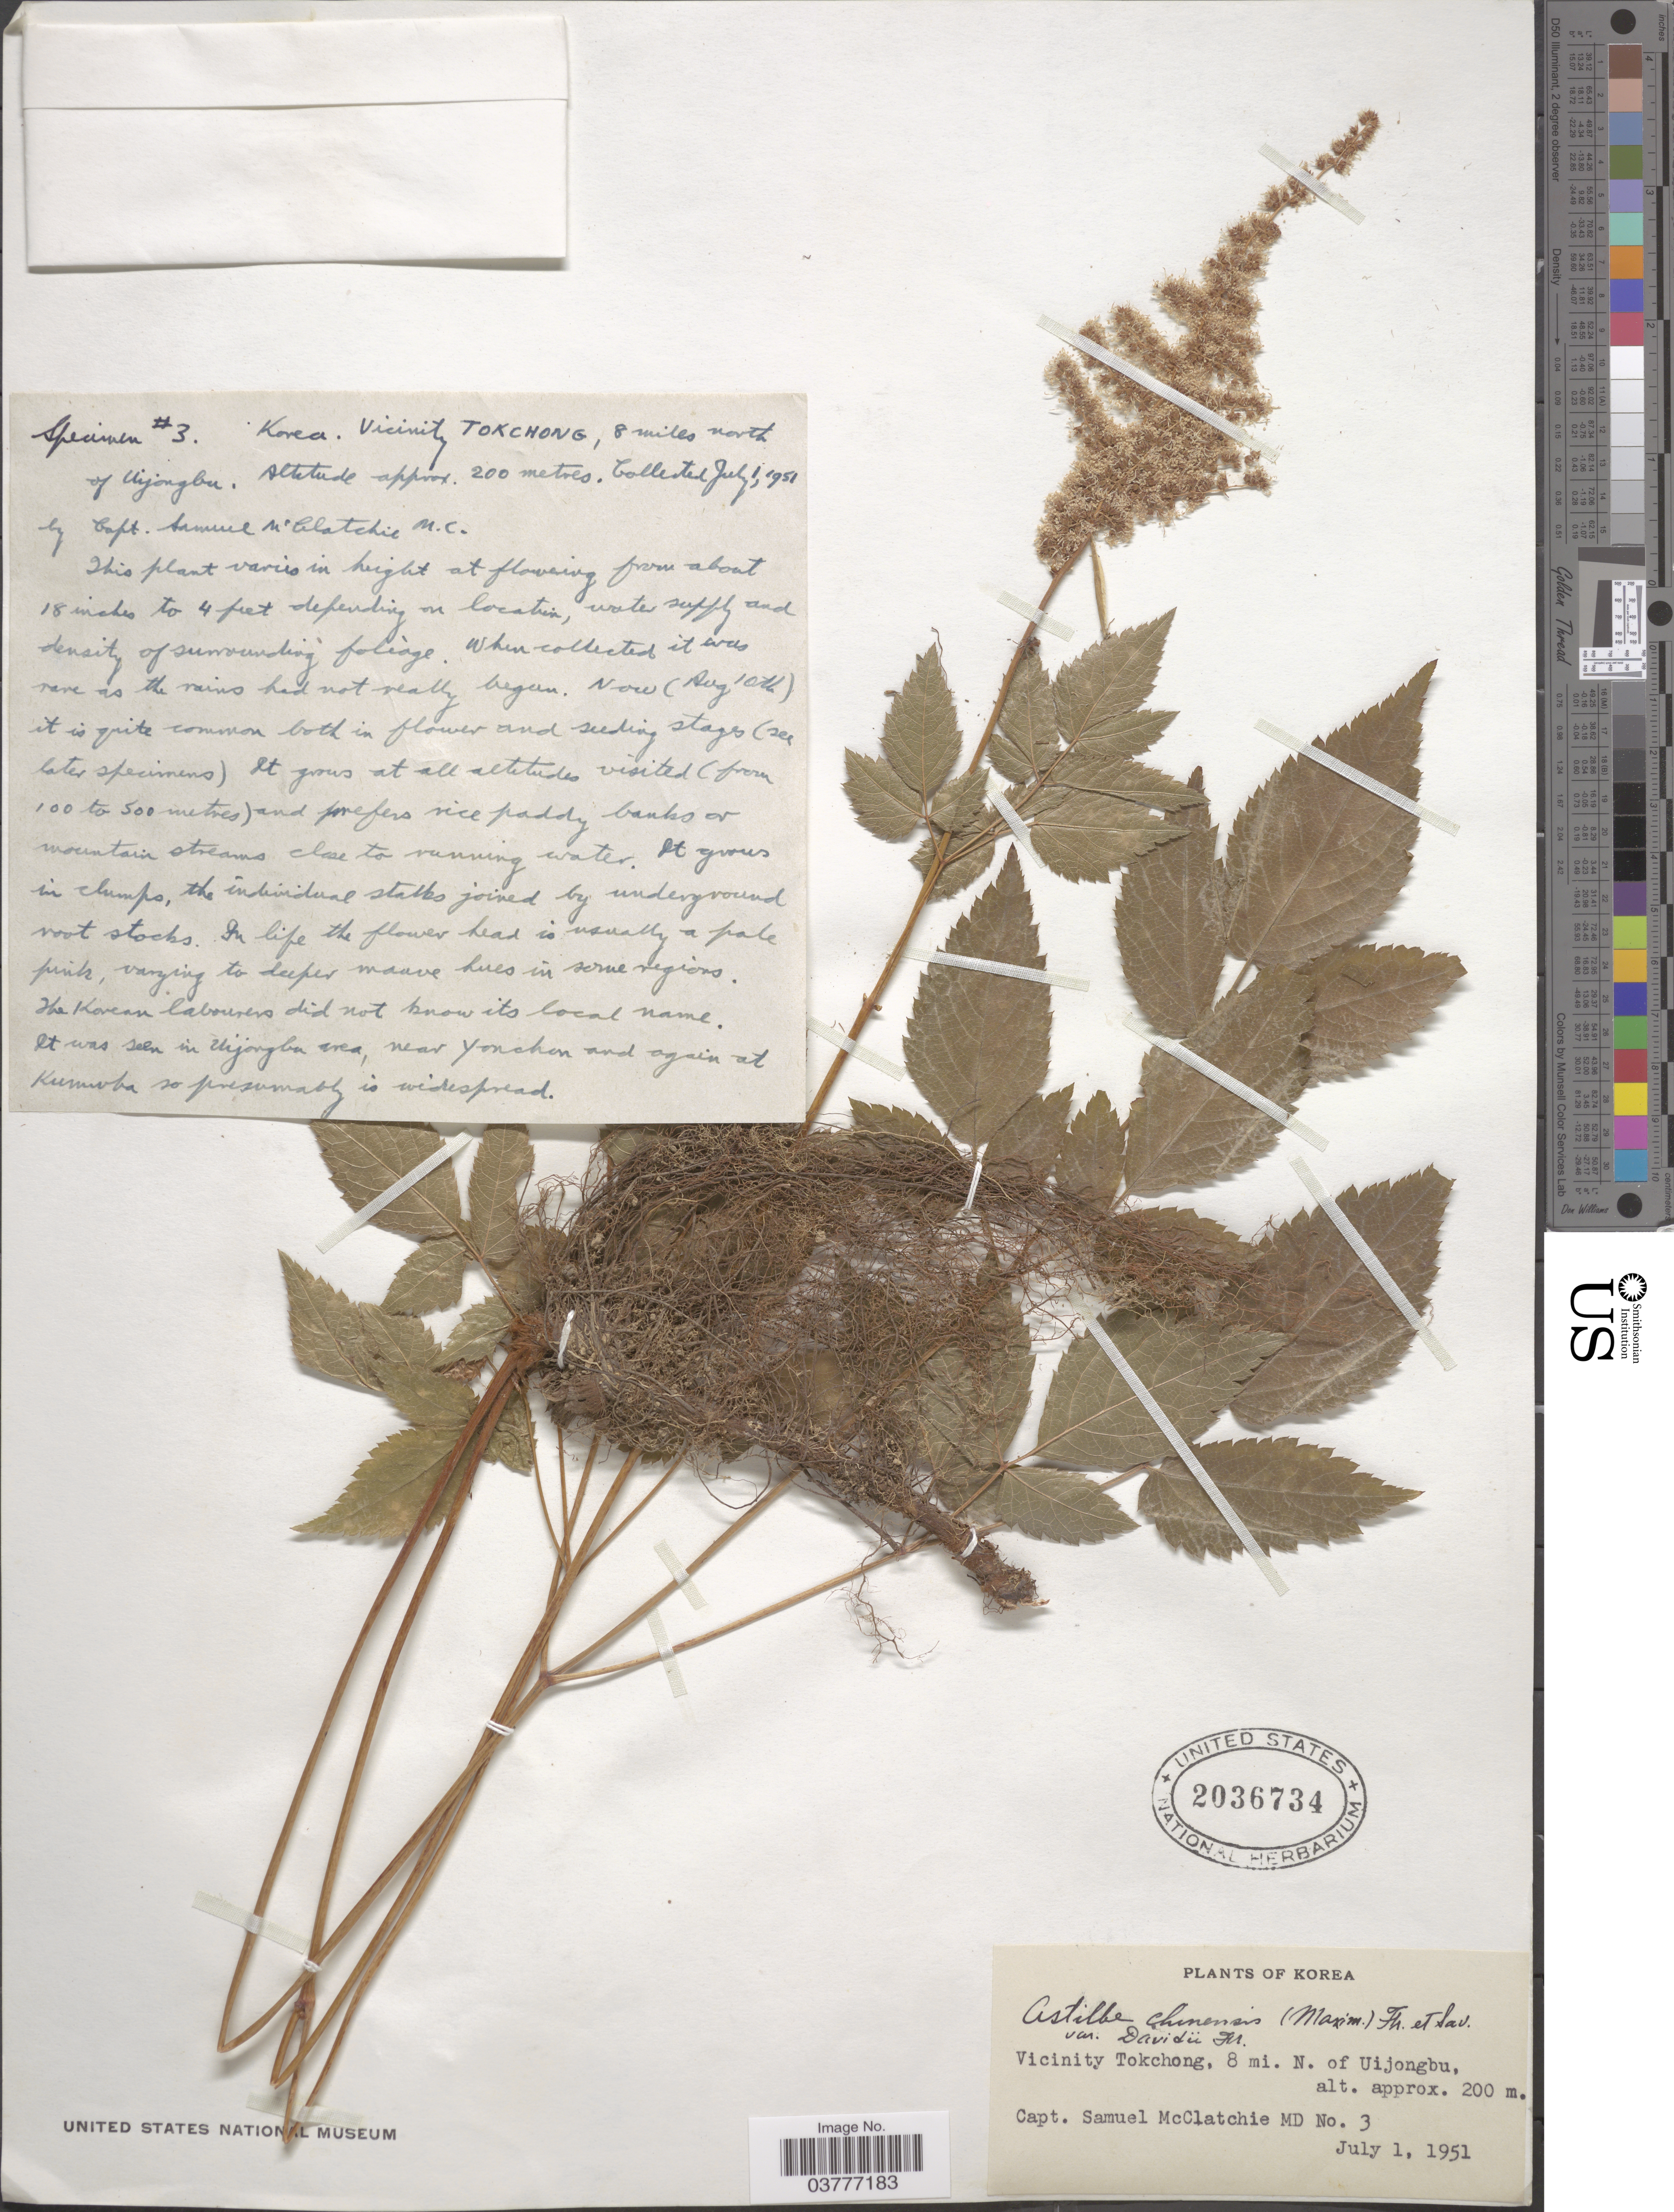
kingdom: Plantae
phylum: Tracheophyta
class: Magnoliopsida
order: Saxifragales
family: Saxifragaceae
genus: Astilbe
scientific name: Astilbe chinensis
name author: (Maxim.) Franch. & Sav.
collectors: S. McClatchie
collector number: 3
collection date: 1951-07-01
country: South Korea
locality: Vicinity Tokchong, 8 mi. N. of Uijongbu.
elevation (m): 200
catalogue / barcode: US 2036734